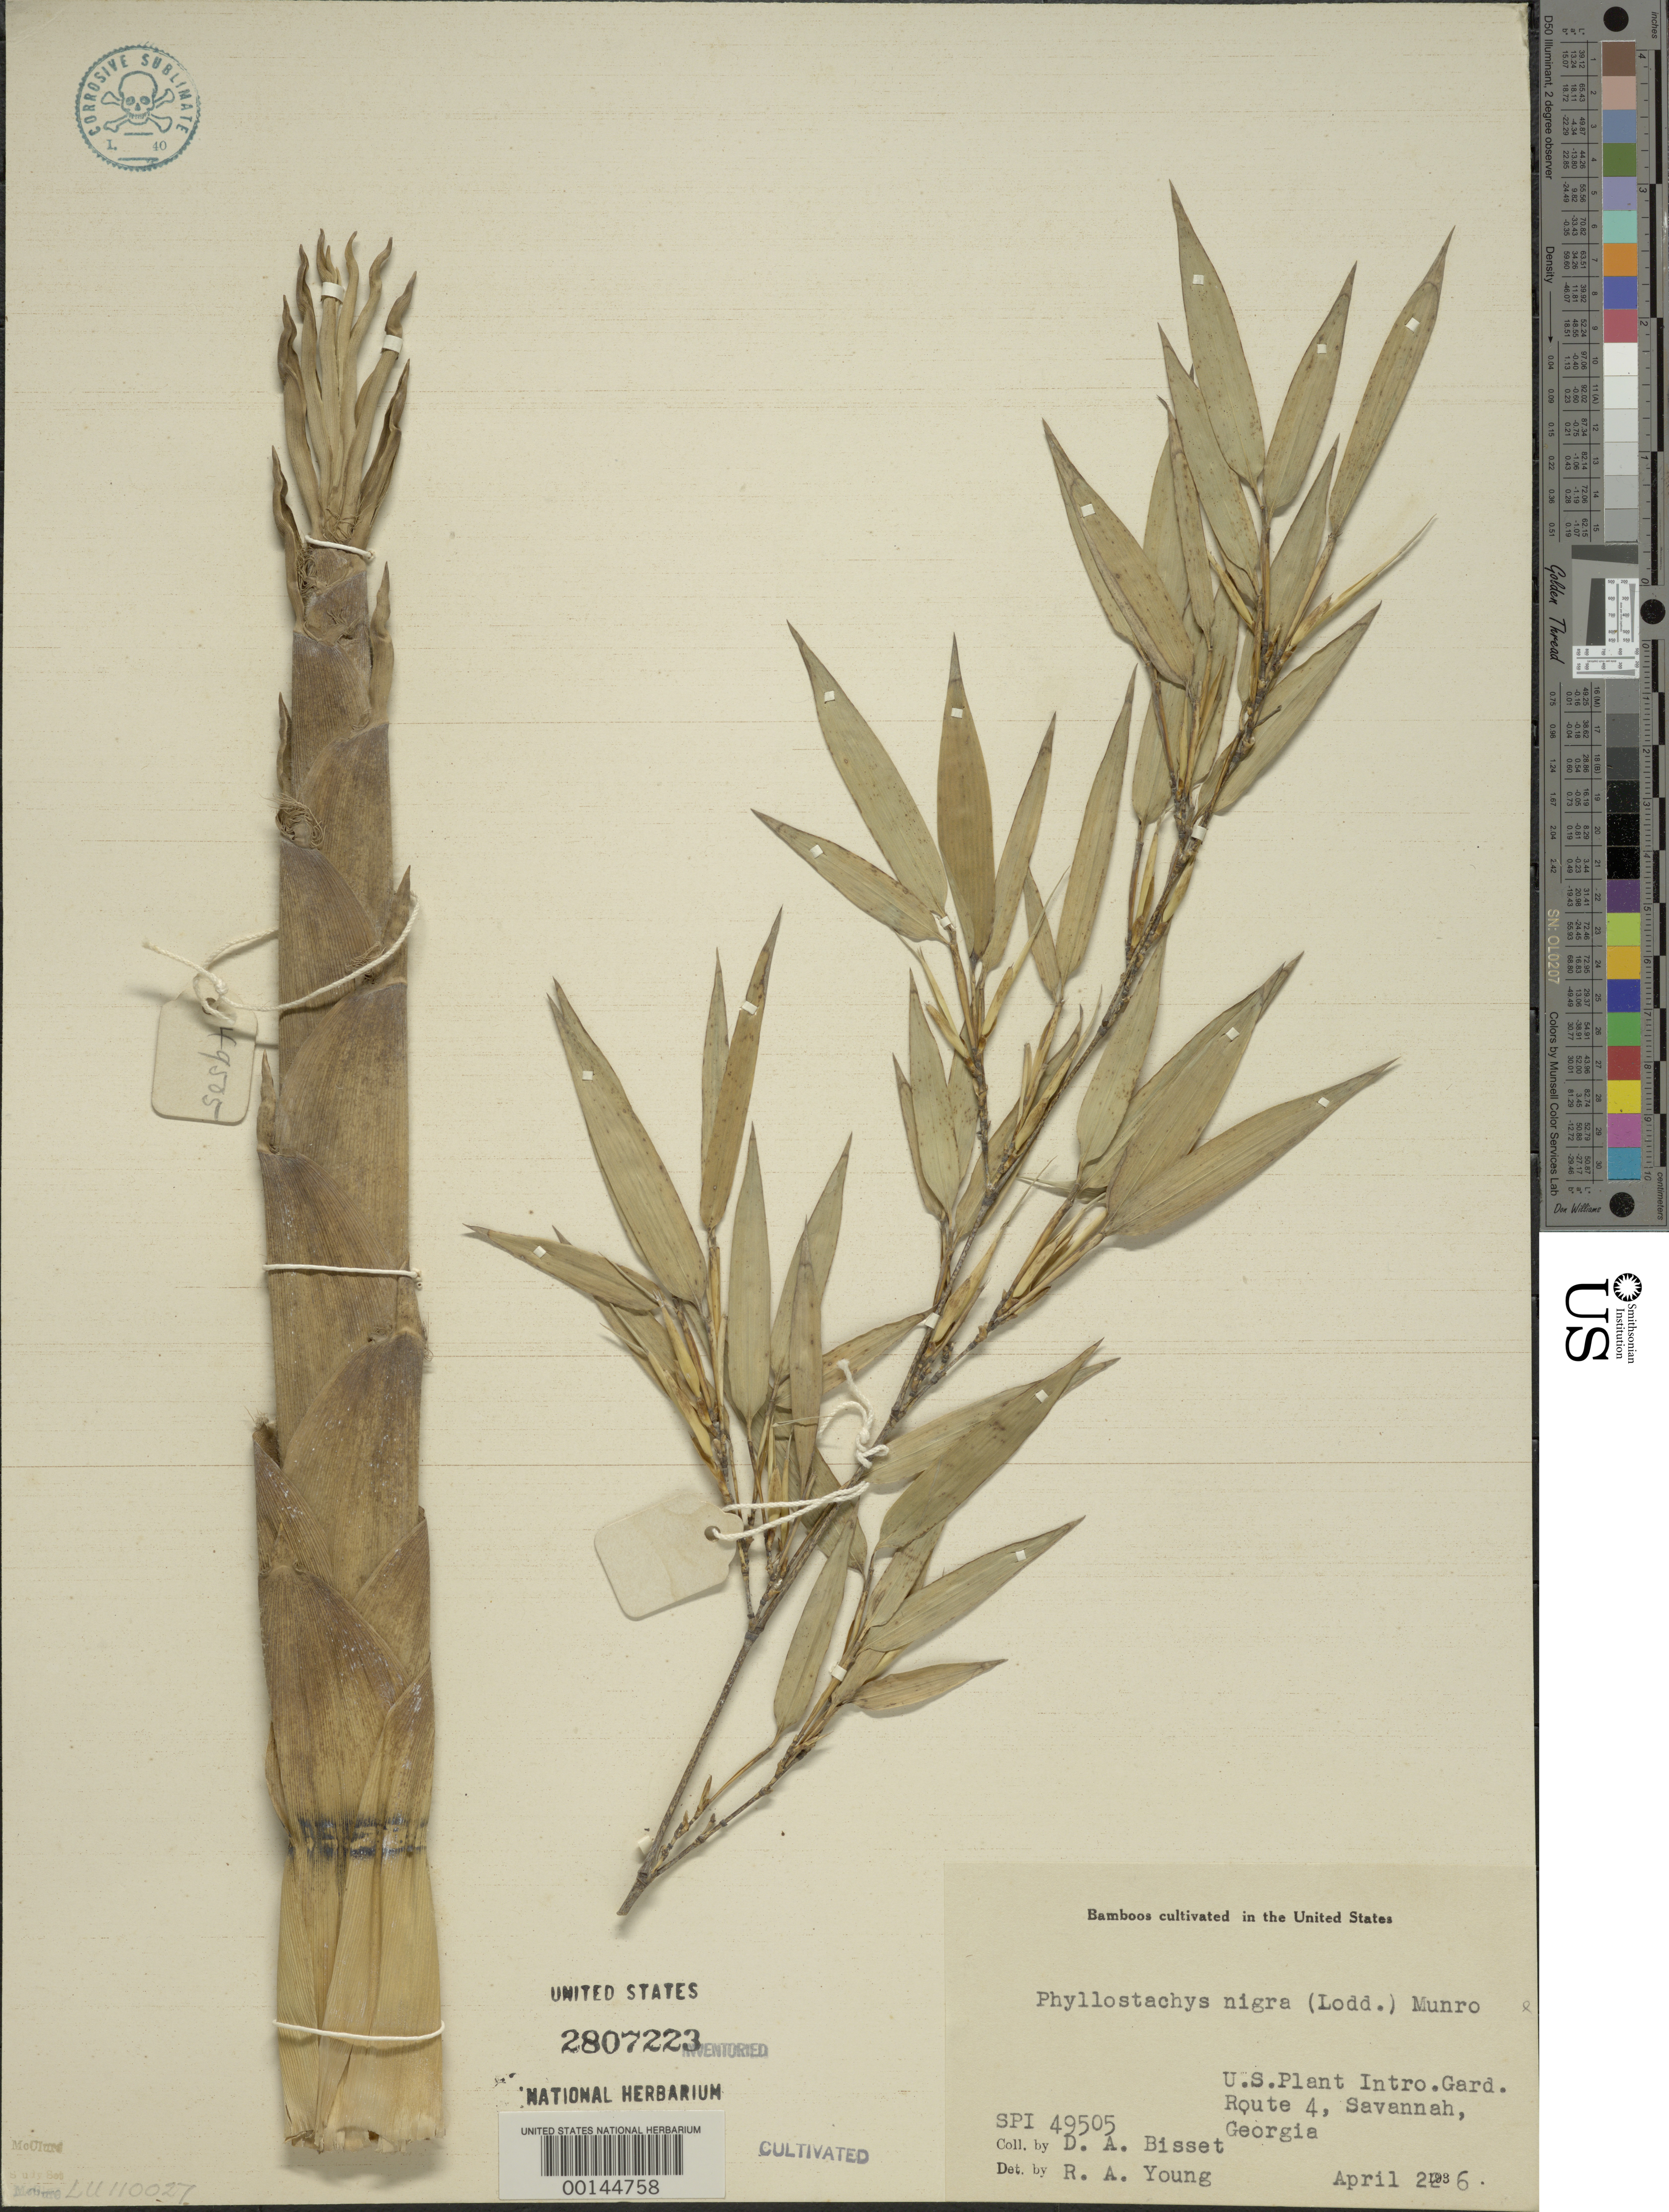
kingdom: Plantae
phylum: Tracheophyta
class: Liliopsida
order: Poales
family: Poaceae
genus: Phyllostachys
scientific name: Phyllostachys nigra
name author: (Lodd. ex Lindl.) Munro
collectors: D. Bisset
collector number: SPI 49505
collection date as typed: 22 Apr 1936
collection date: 1936-04-22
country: United States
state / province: Georgia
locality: Savannah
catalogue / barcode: US 2807223